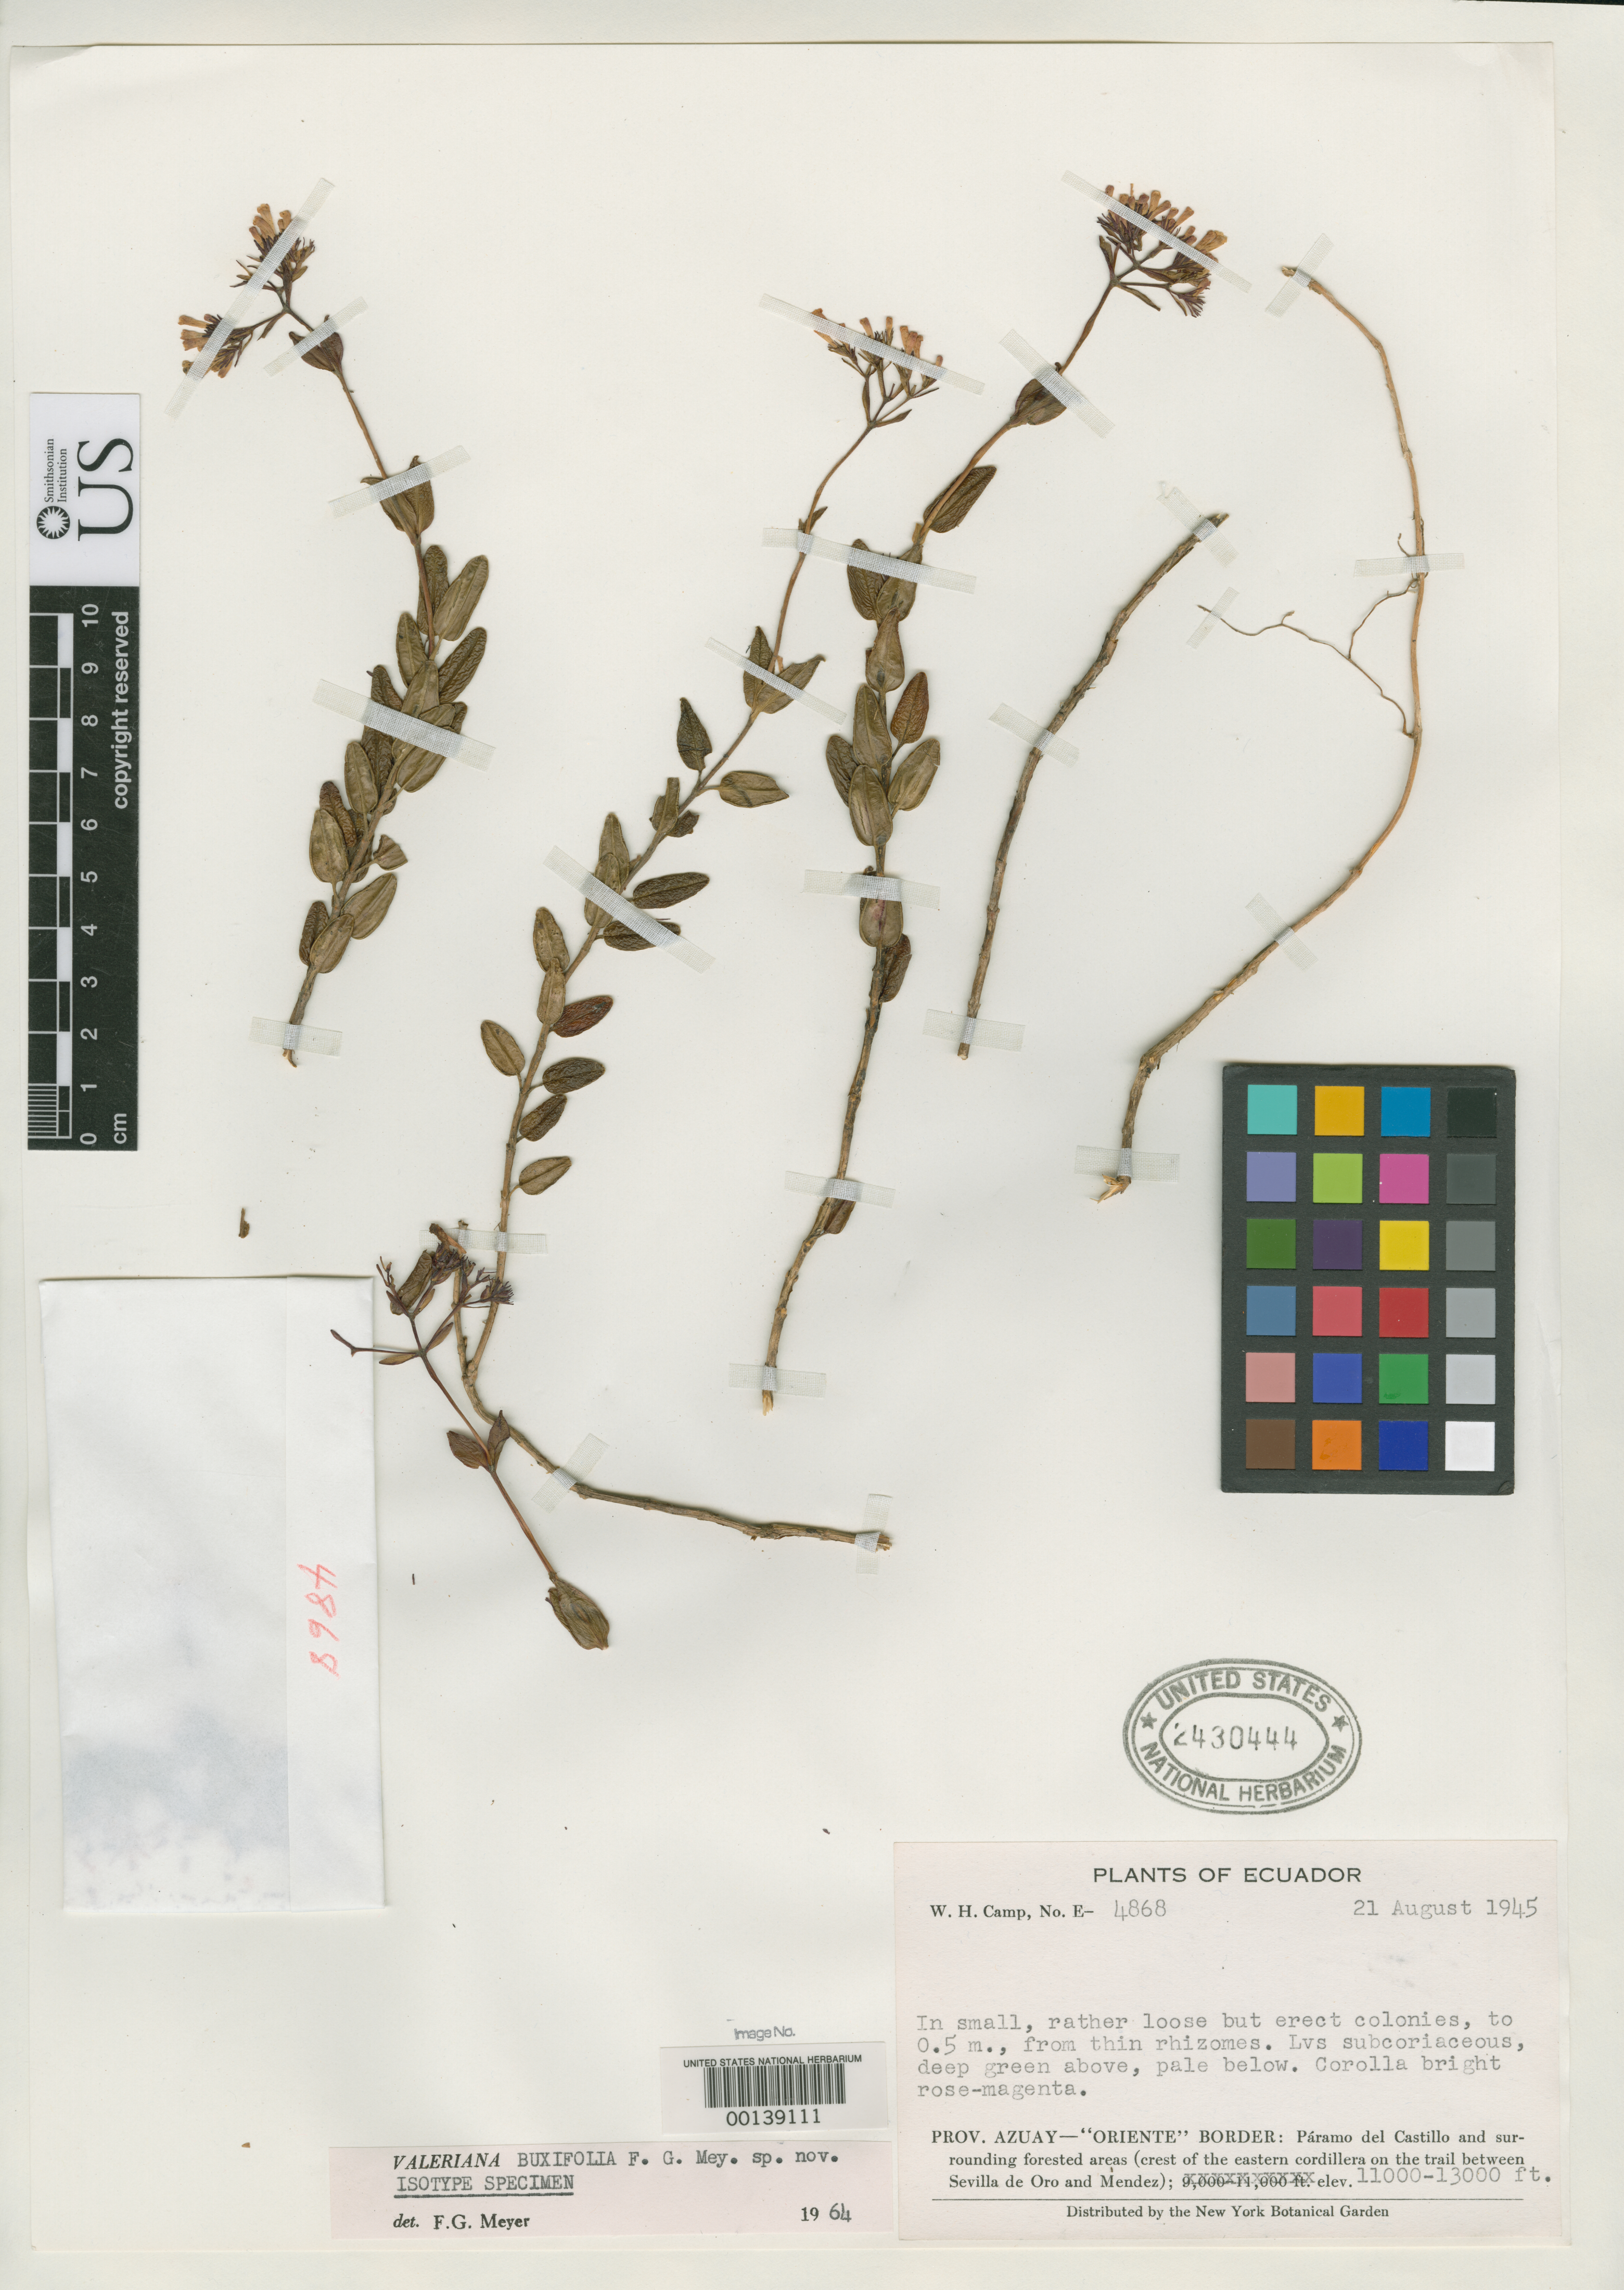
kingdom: Plantae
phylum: Tracheophyta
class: Magnoliopsida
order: Dipsacales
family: Caprifoliaceae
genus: Valeriana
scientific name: Valeriana buxifolia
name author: F.G. Mey.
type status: Isotype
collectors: W. H. Camp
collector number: E-4868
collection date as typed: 21 Aug 1945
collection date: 1945-08-21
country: Ecuador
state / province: Azuay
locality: Paramo del Castillo.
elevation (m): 3353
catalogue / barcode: US 2430444